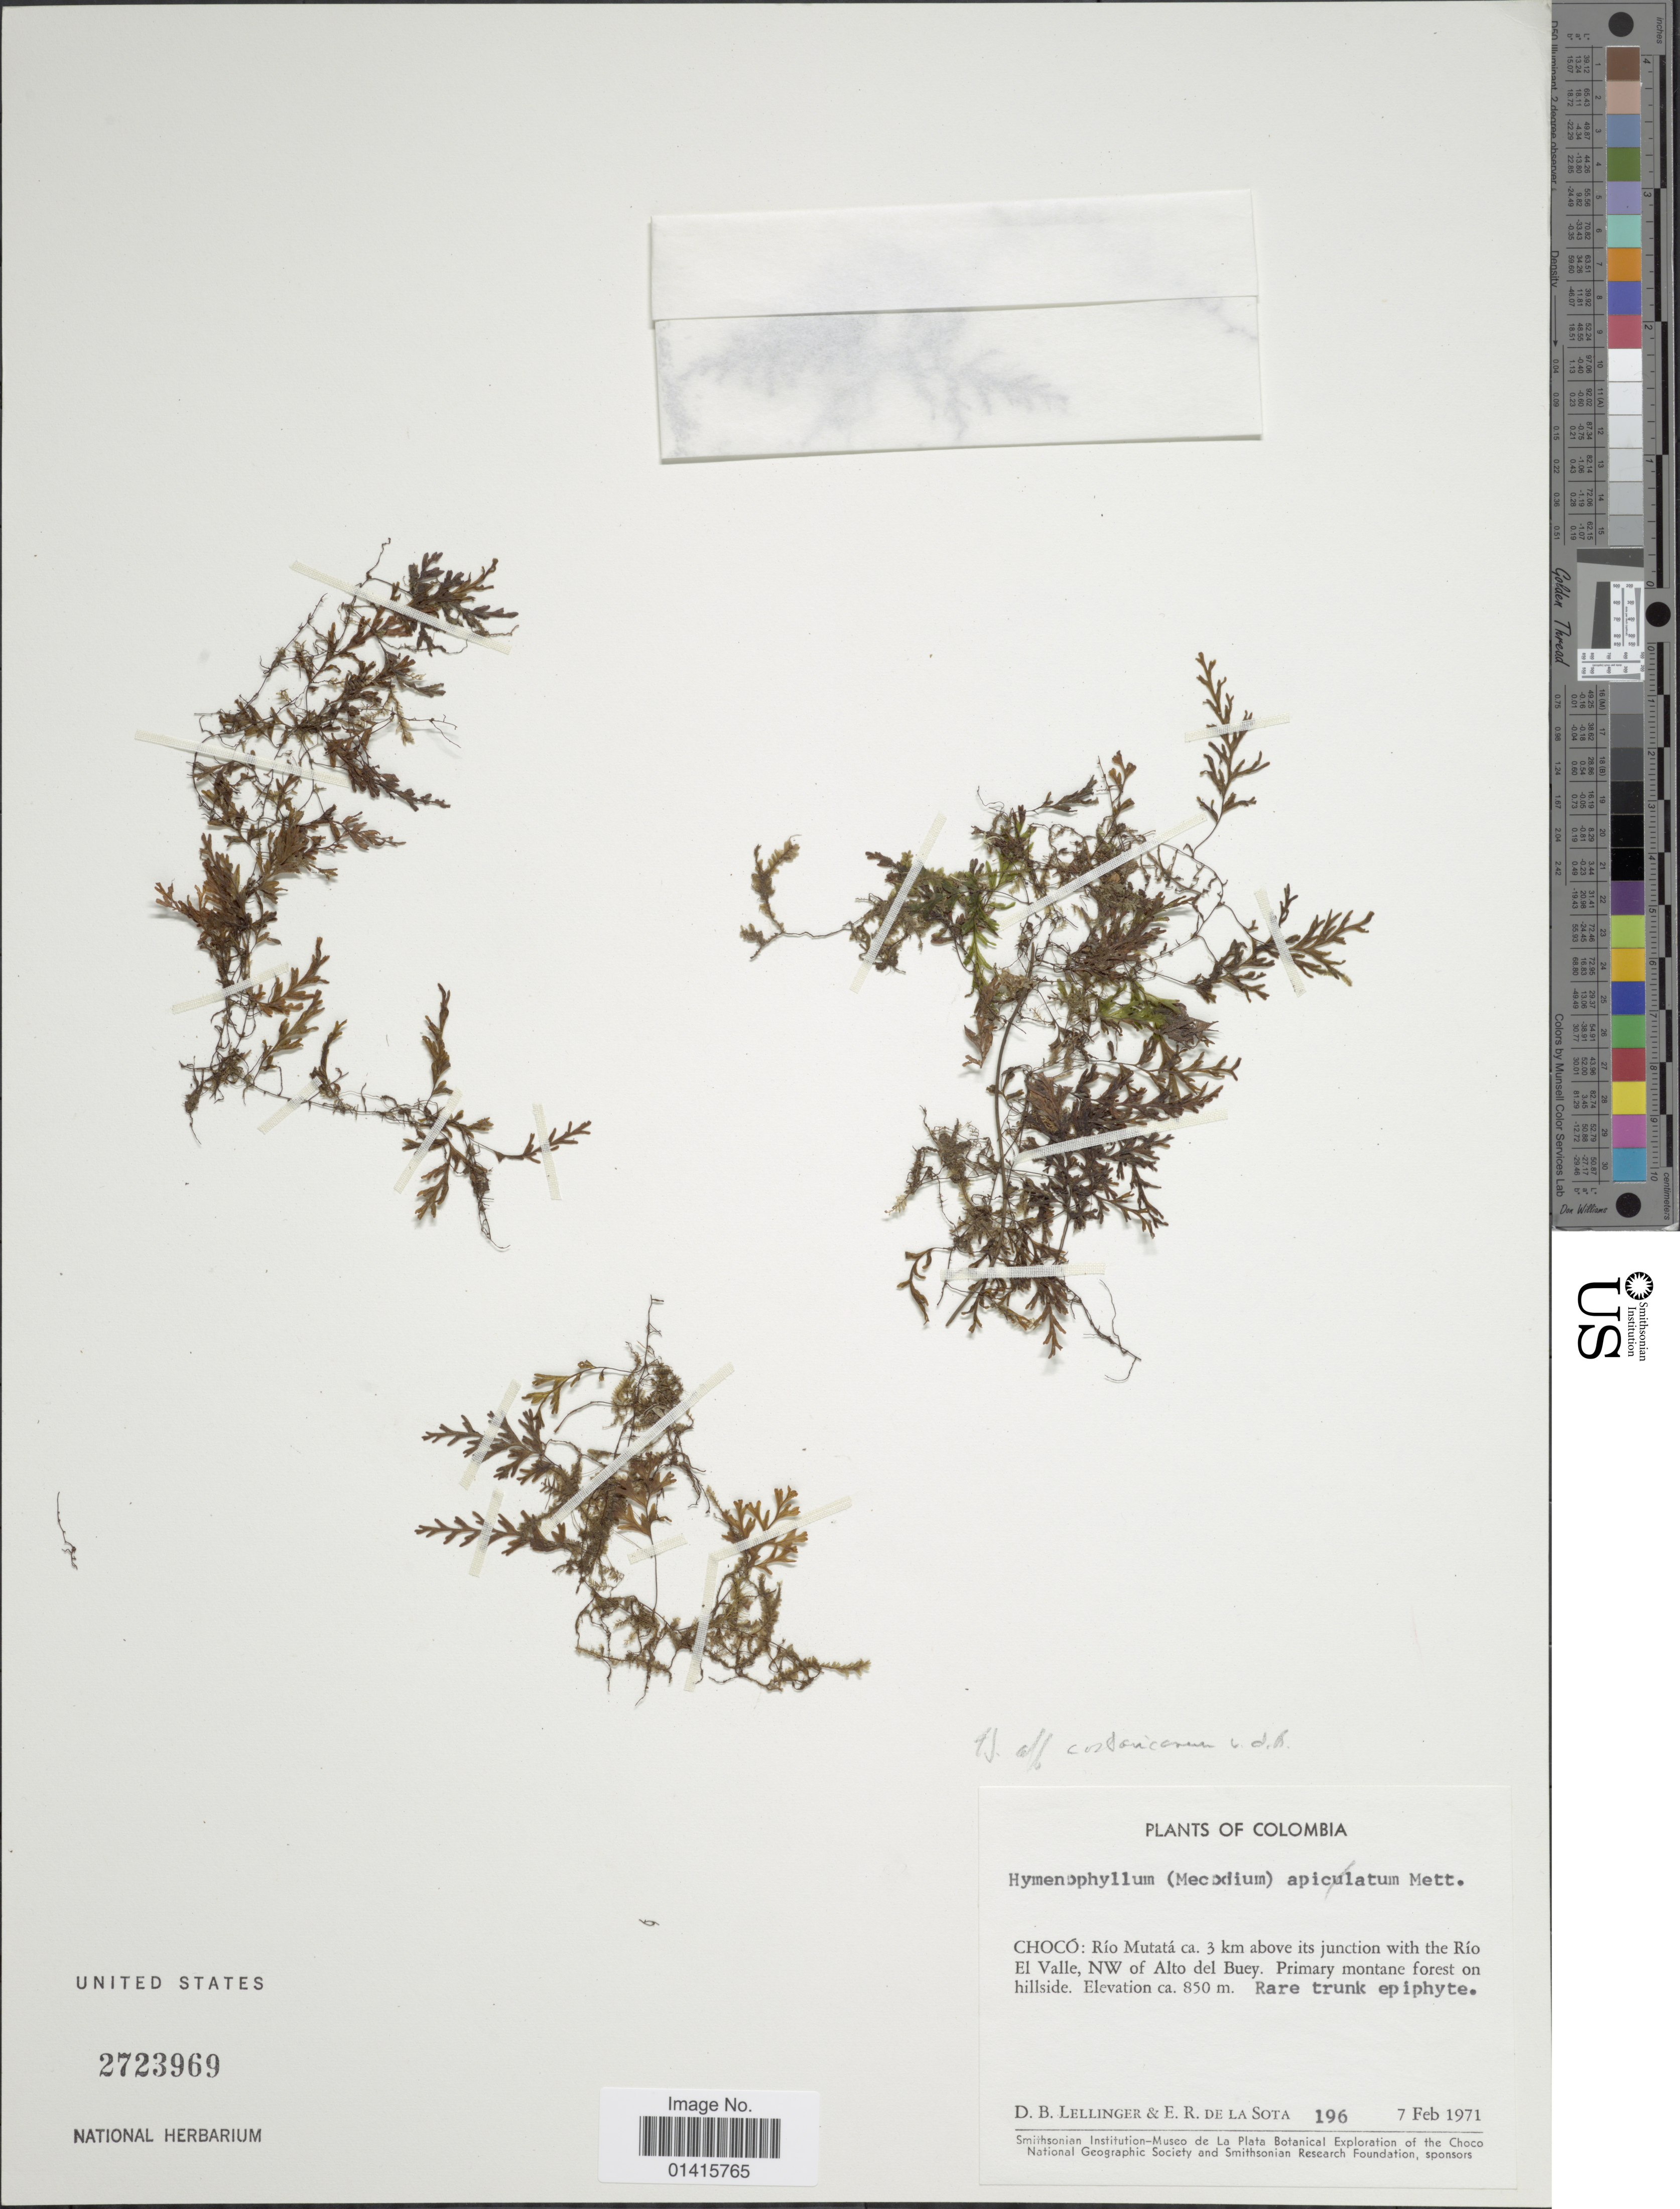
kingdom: Plantae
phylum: Tracheophyta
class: Polypodiopsida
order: Hymenophyllales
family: Hymenophyllaceae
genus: Hymenophyllum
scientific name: Hymenophyllum costaricanum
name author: Bosch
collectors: D. B. Lellinger & E. R. de la Sota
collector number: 196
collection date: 1971-02-07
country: Colombia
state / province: Chocó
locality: Chocó: Rio Mutatá ca. 3 km above its junction with the Rio El Valle, NW of Alto del Buey, primary montane forest on hillside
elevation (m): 850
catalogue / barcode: US 2723969